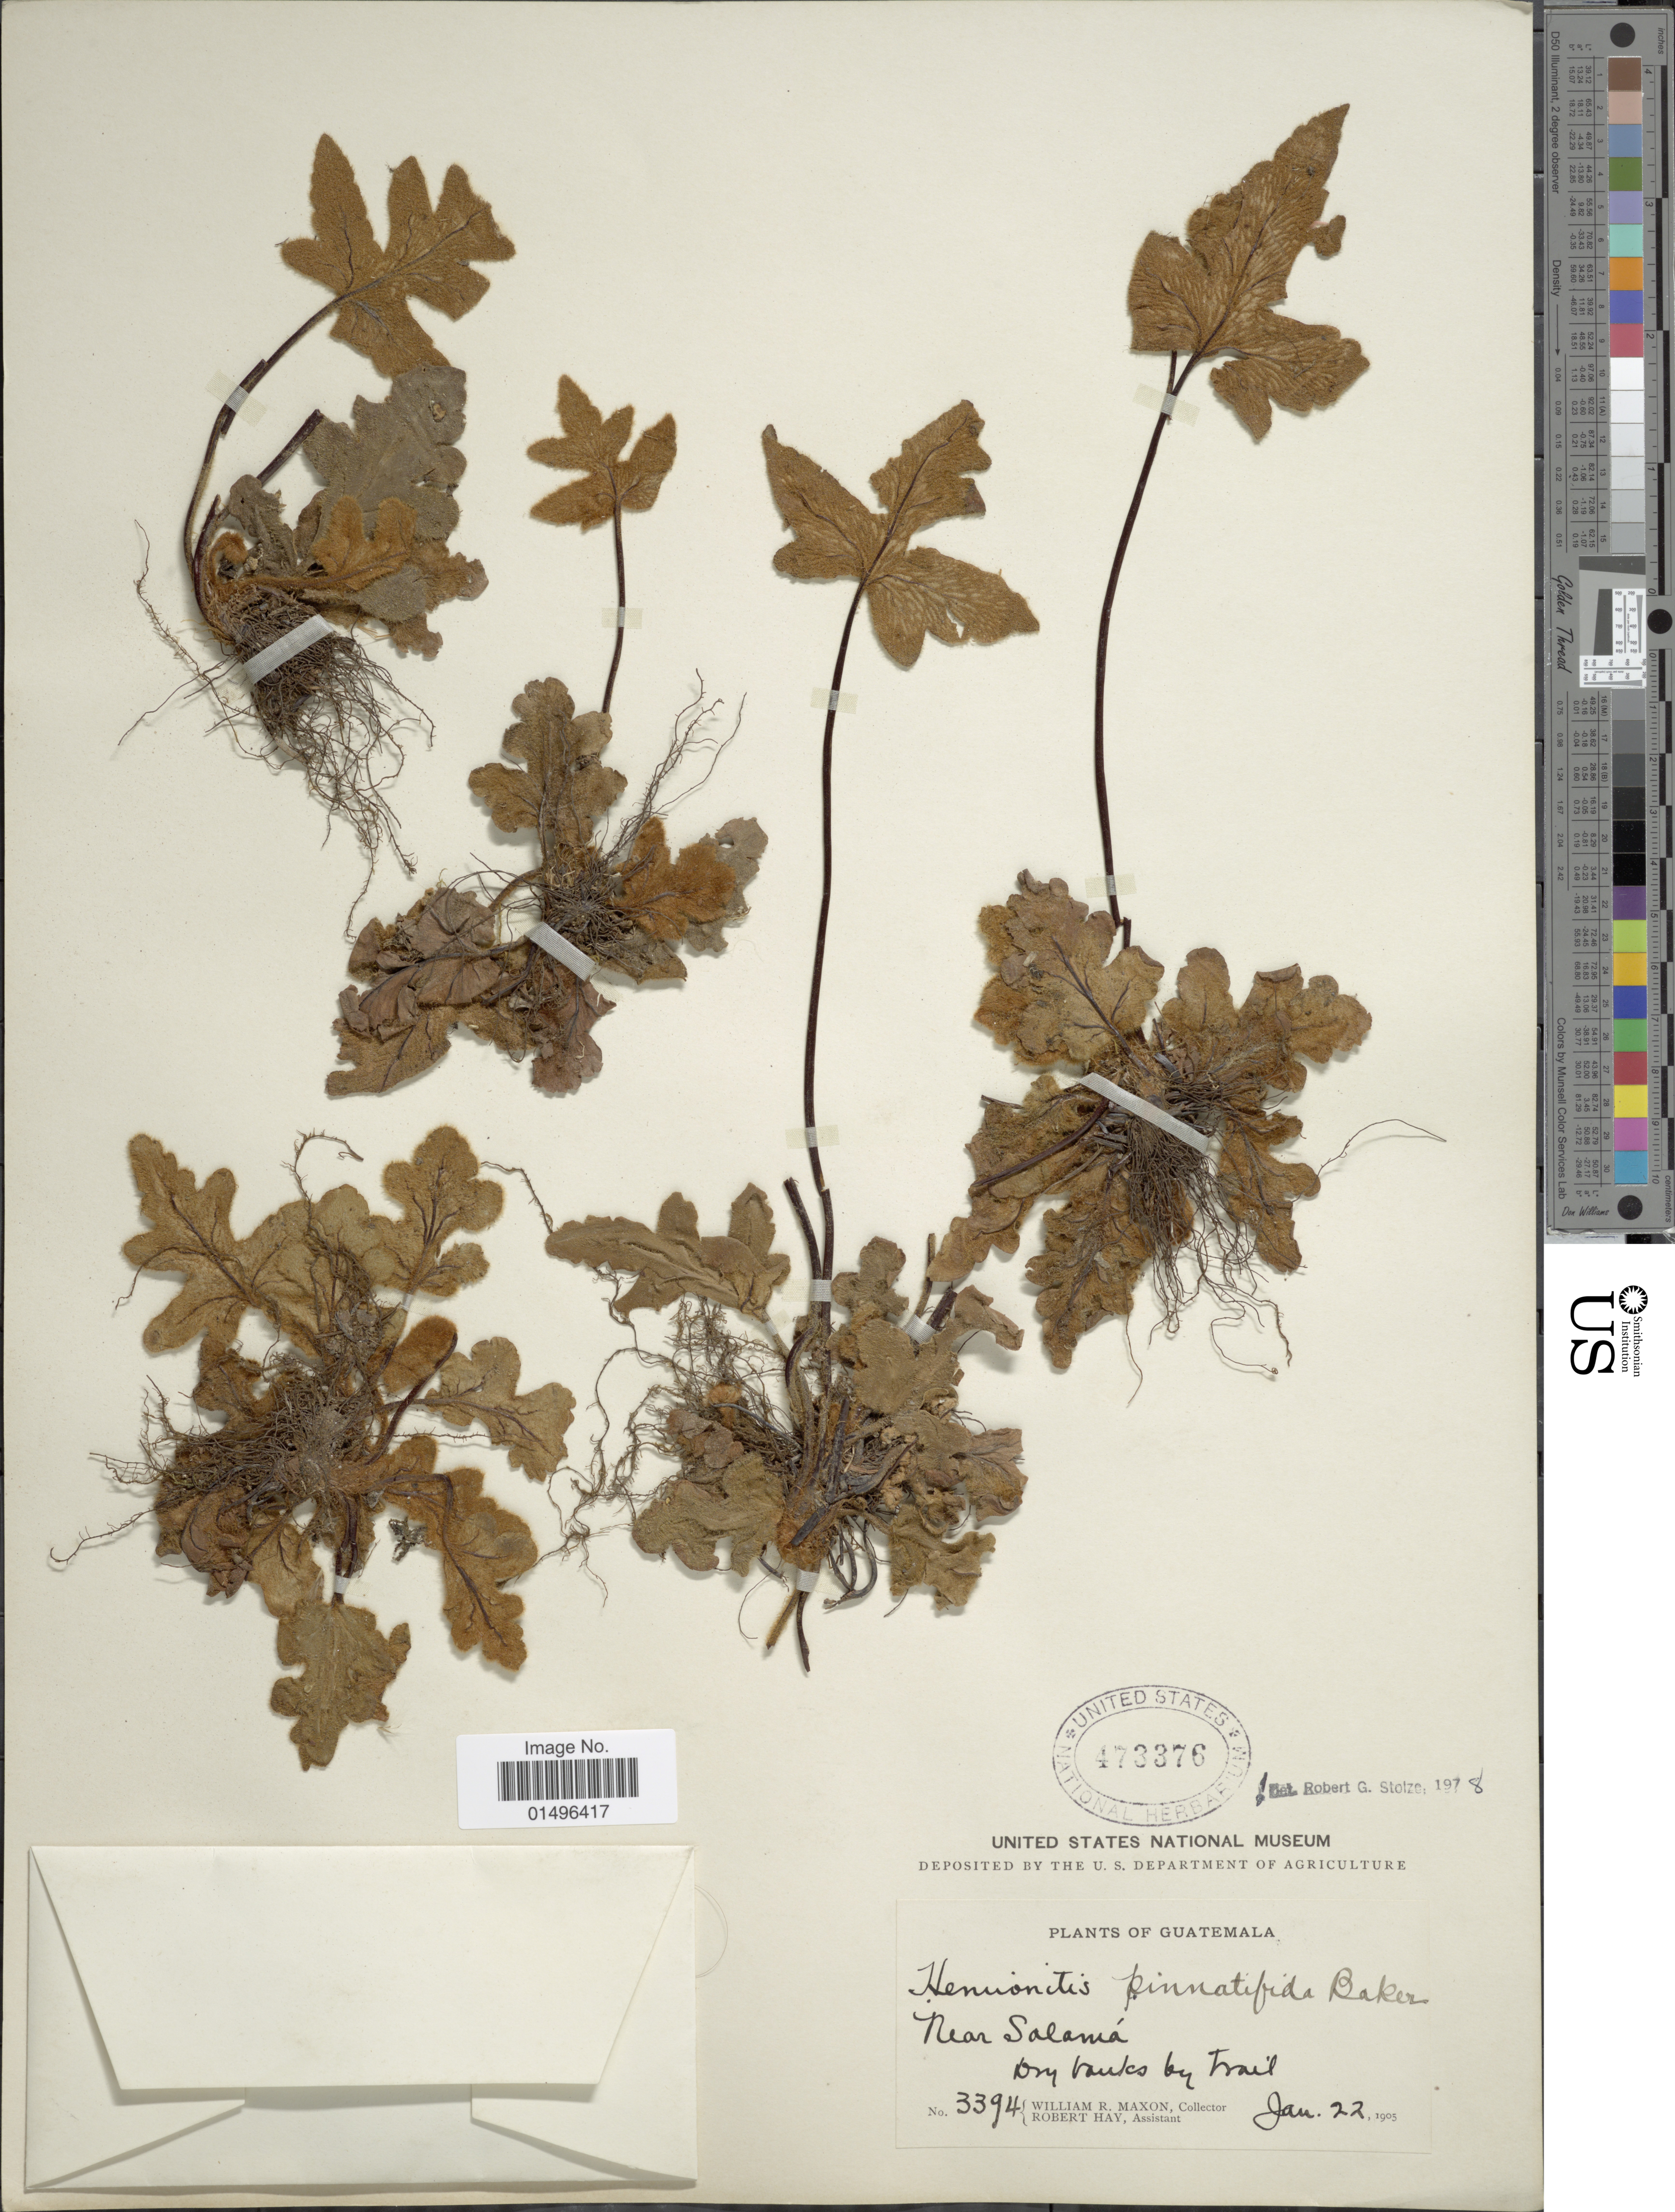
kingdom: Plantae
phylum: Tracheophyta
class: Polypodiopsida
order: Polypodiales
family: Pteridaceae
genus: Hemionitis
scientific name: Hemionitis pinnatifida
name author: Baker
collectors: W. R. Maxon & R. H. Hay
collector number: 3394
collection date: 1905-01-22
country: Guatemala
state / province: Guatemala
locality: Guatemala, Near Salama.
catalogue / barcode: US 473376